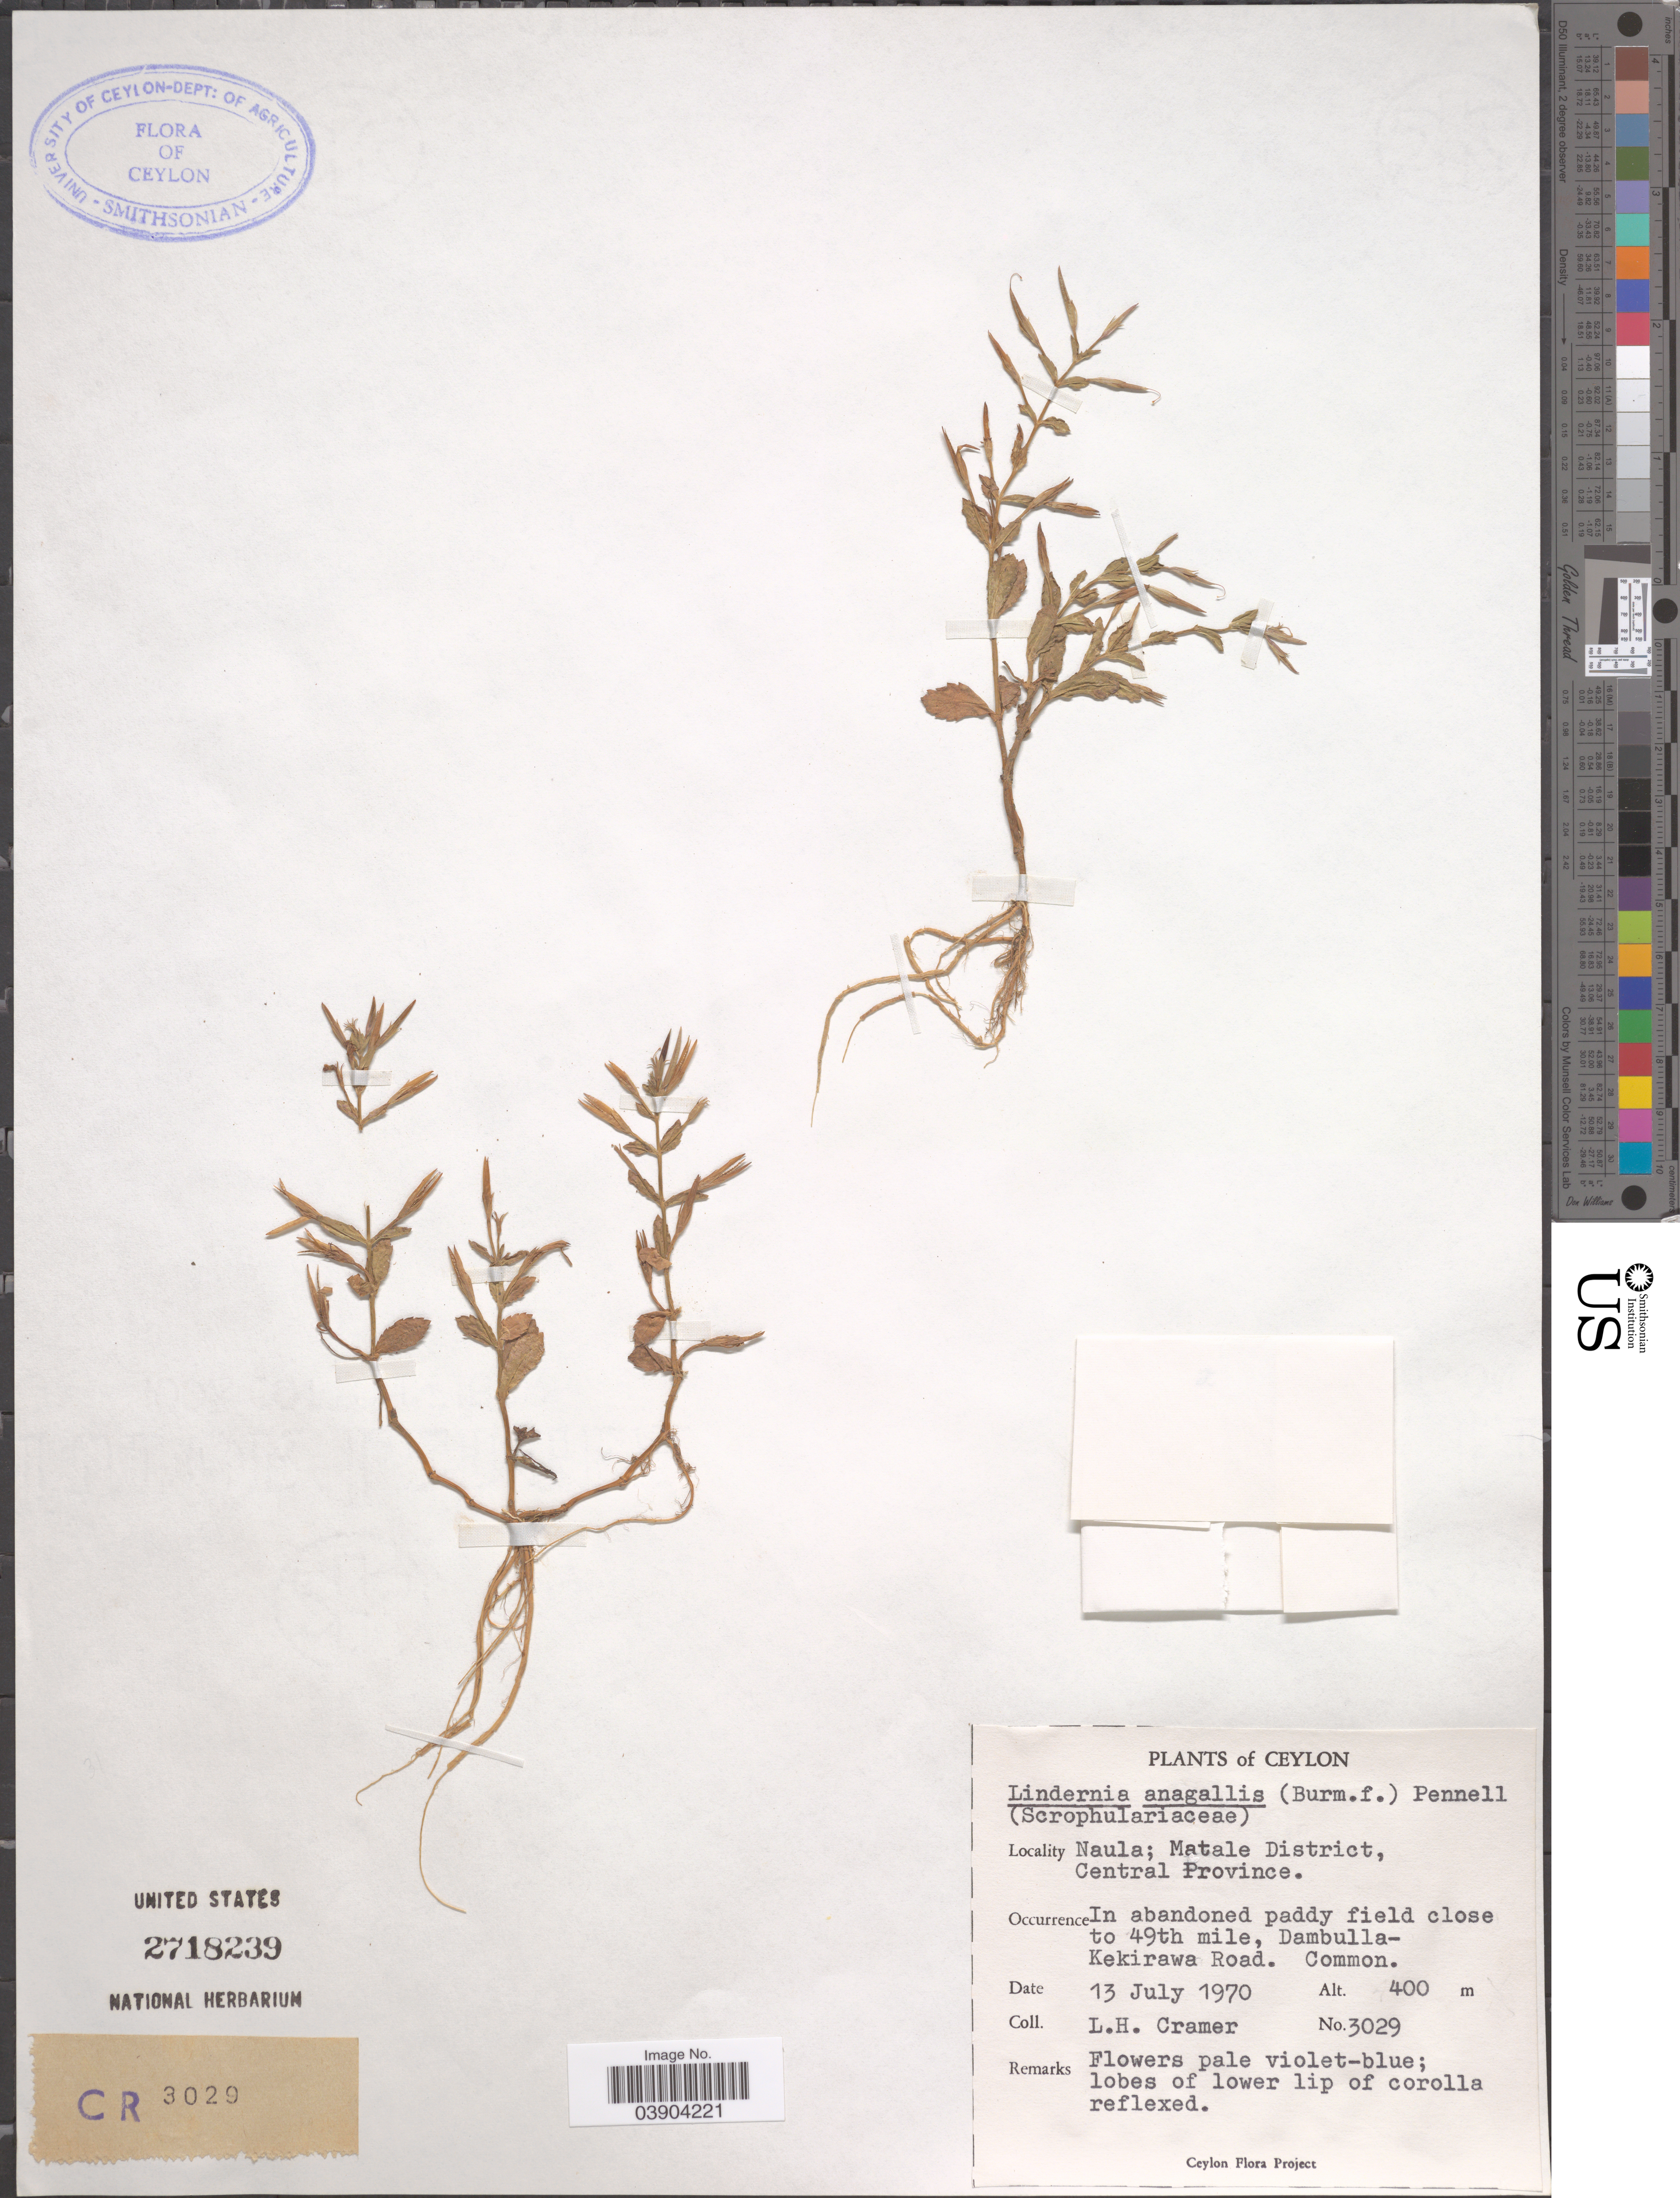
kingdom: Plantae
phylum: Tracheophyta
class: Magnoliopsida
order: Lamiales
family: Linderniaceae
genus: Lindernia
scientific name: Lindernia anagallis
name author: (Burm. f.) Pennell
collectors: L. H. Cramer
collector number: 3029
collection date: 1970-07-13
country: Sri Lanka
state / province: Central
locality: Ceylon. Naula; Matale District. In abandoned paddy field close to 49th mile, Dambulla-Kekirawa Road.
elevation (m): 400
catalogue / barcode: US 2718239